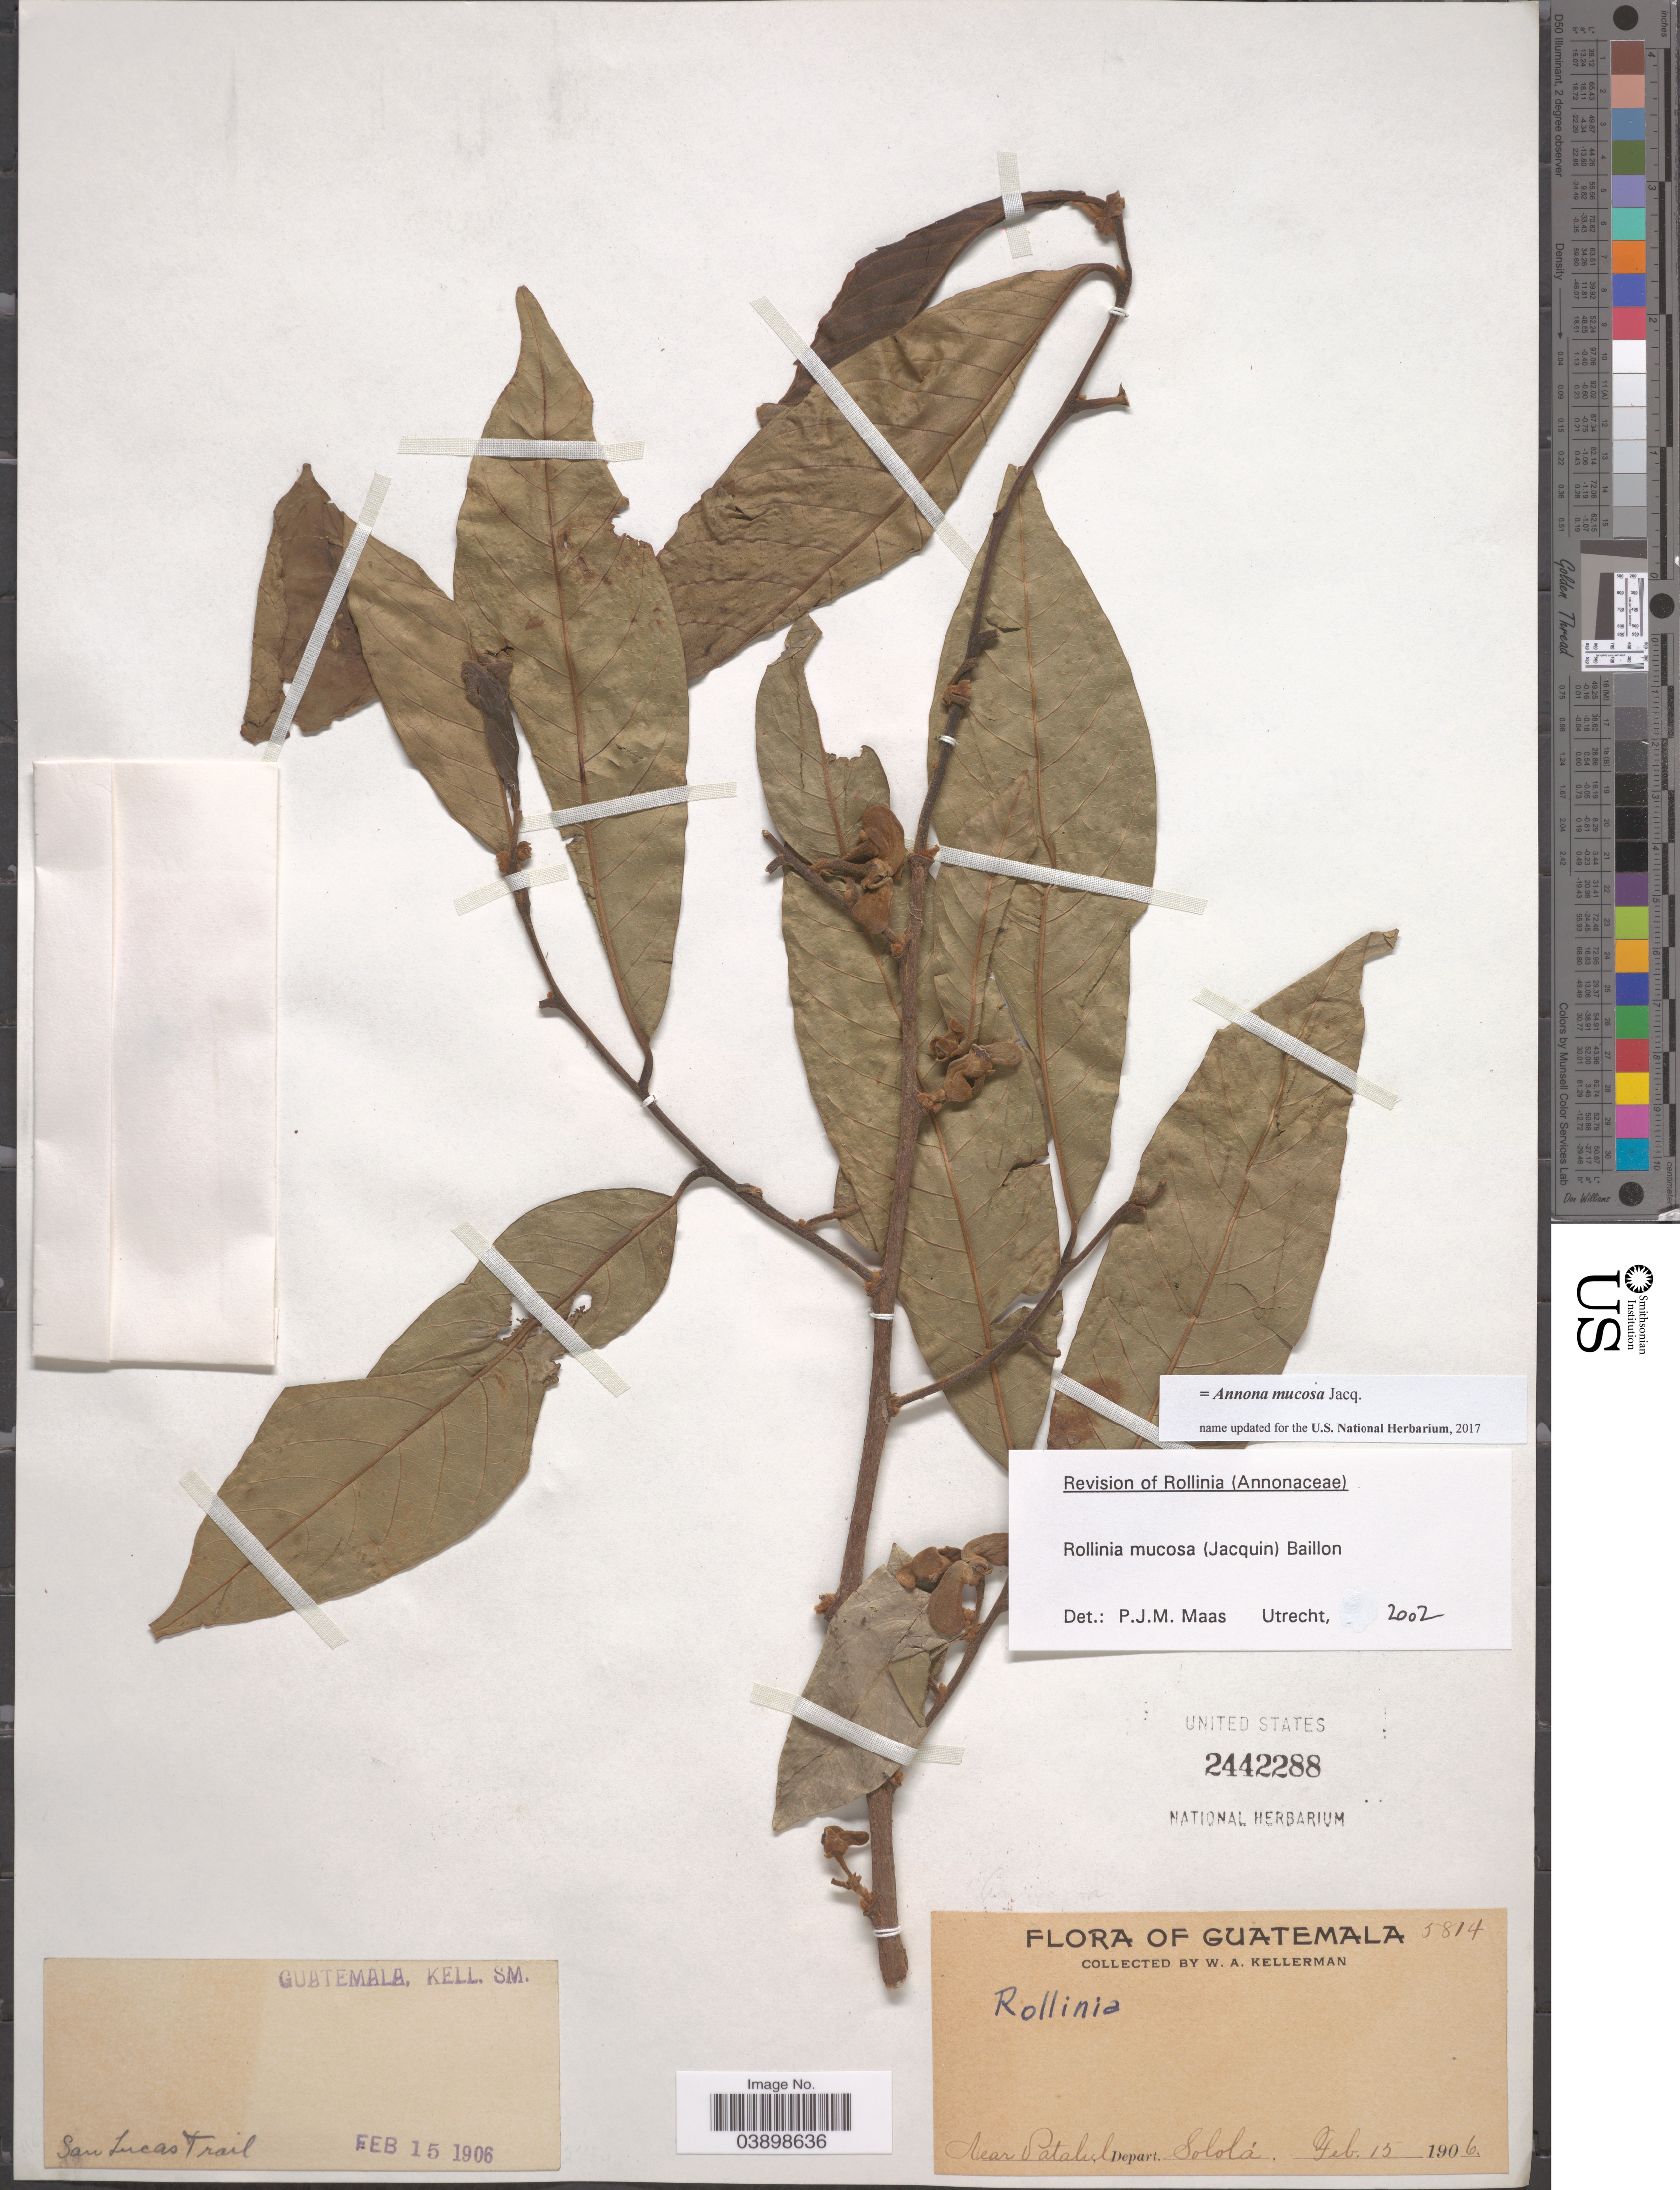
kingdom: Plantae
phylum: Tracheophyta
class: Magnoliopsida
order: Magnoliales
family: Annonaceae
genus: Annona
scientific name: Annona mucosa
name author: Jacq.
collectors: W. Kellerman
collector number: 5814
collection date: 1906-02-15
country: Guatemala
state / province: Solola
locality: San Lucas Trail. Near Patalul, Depart. Sololá.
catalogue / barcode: US 2442288